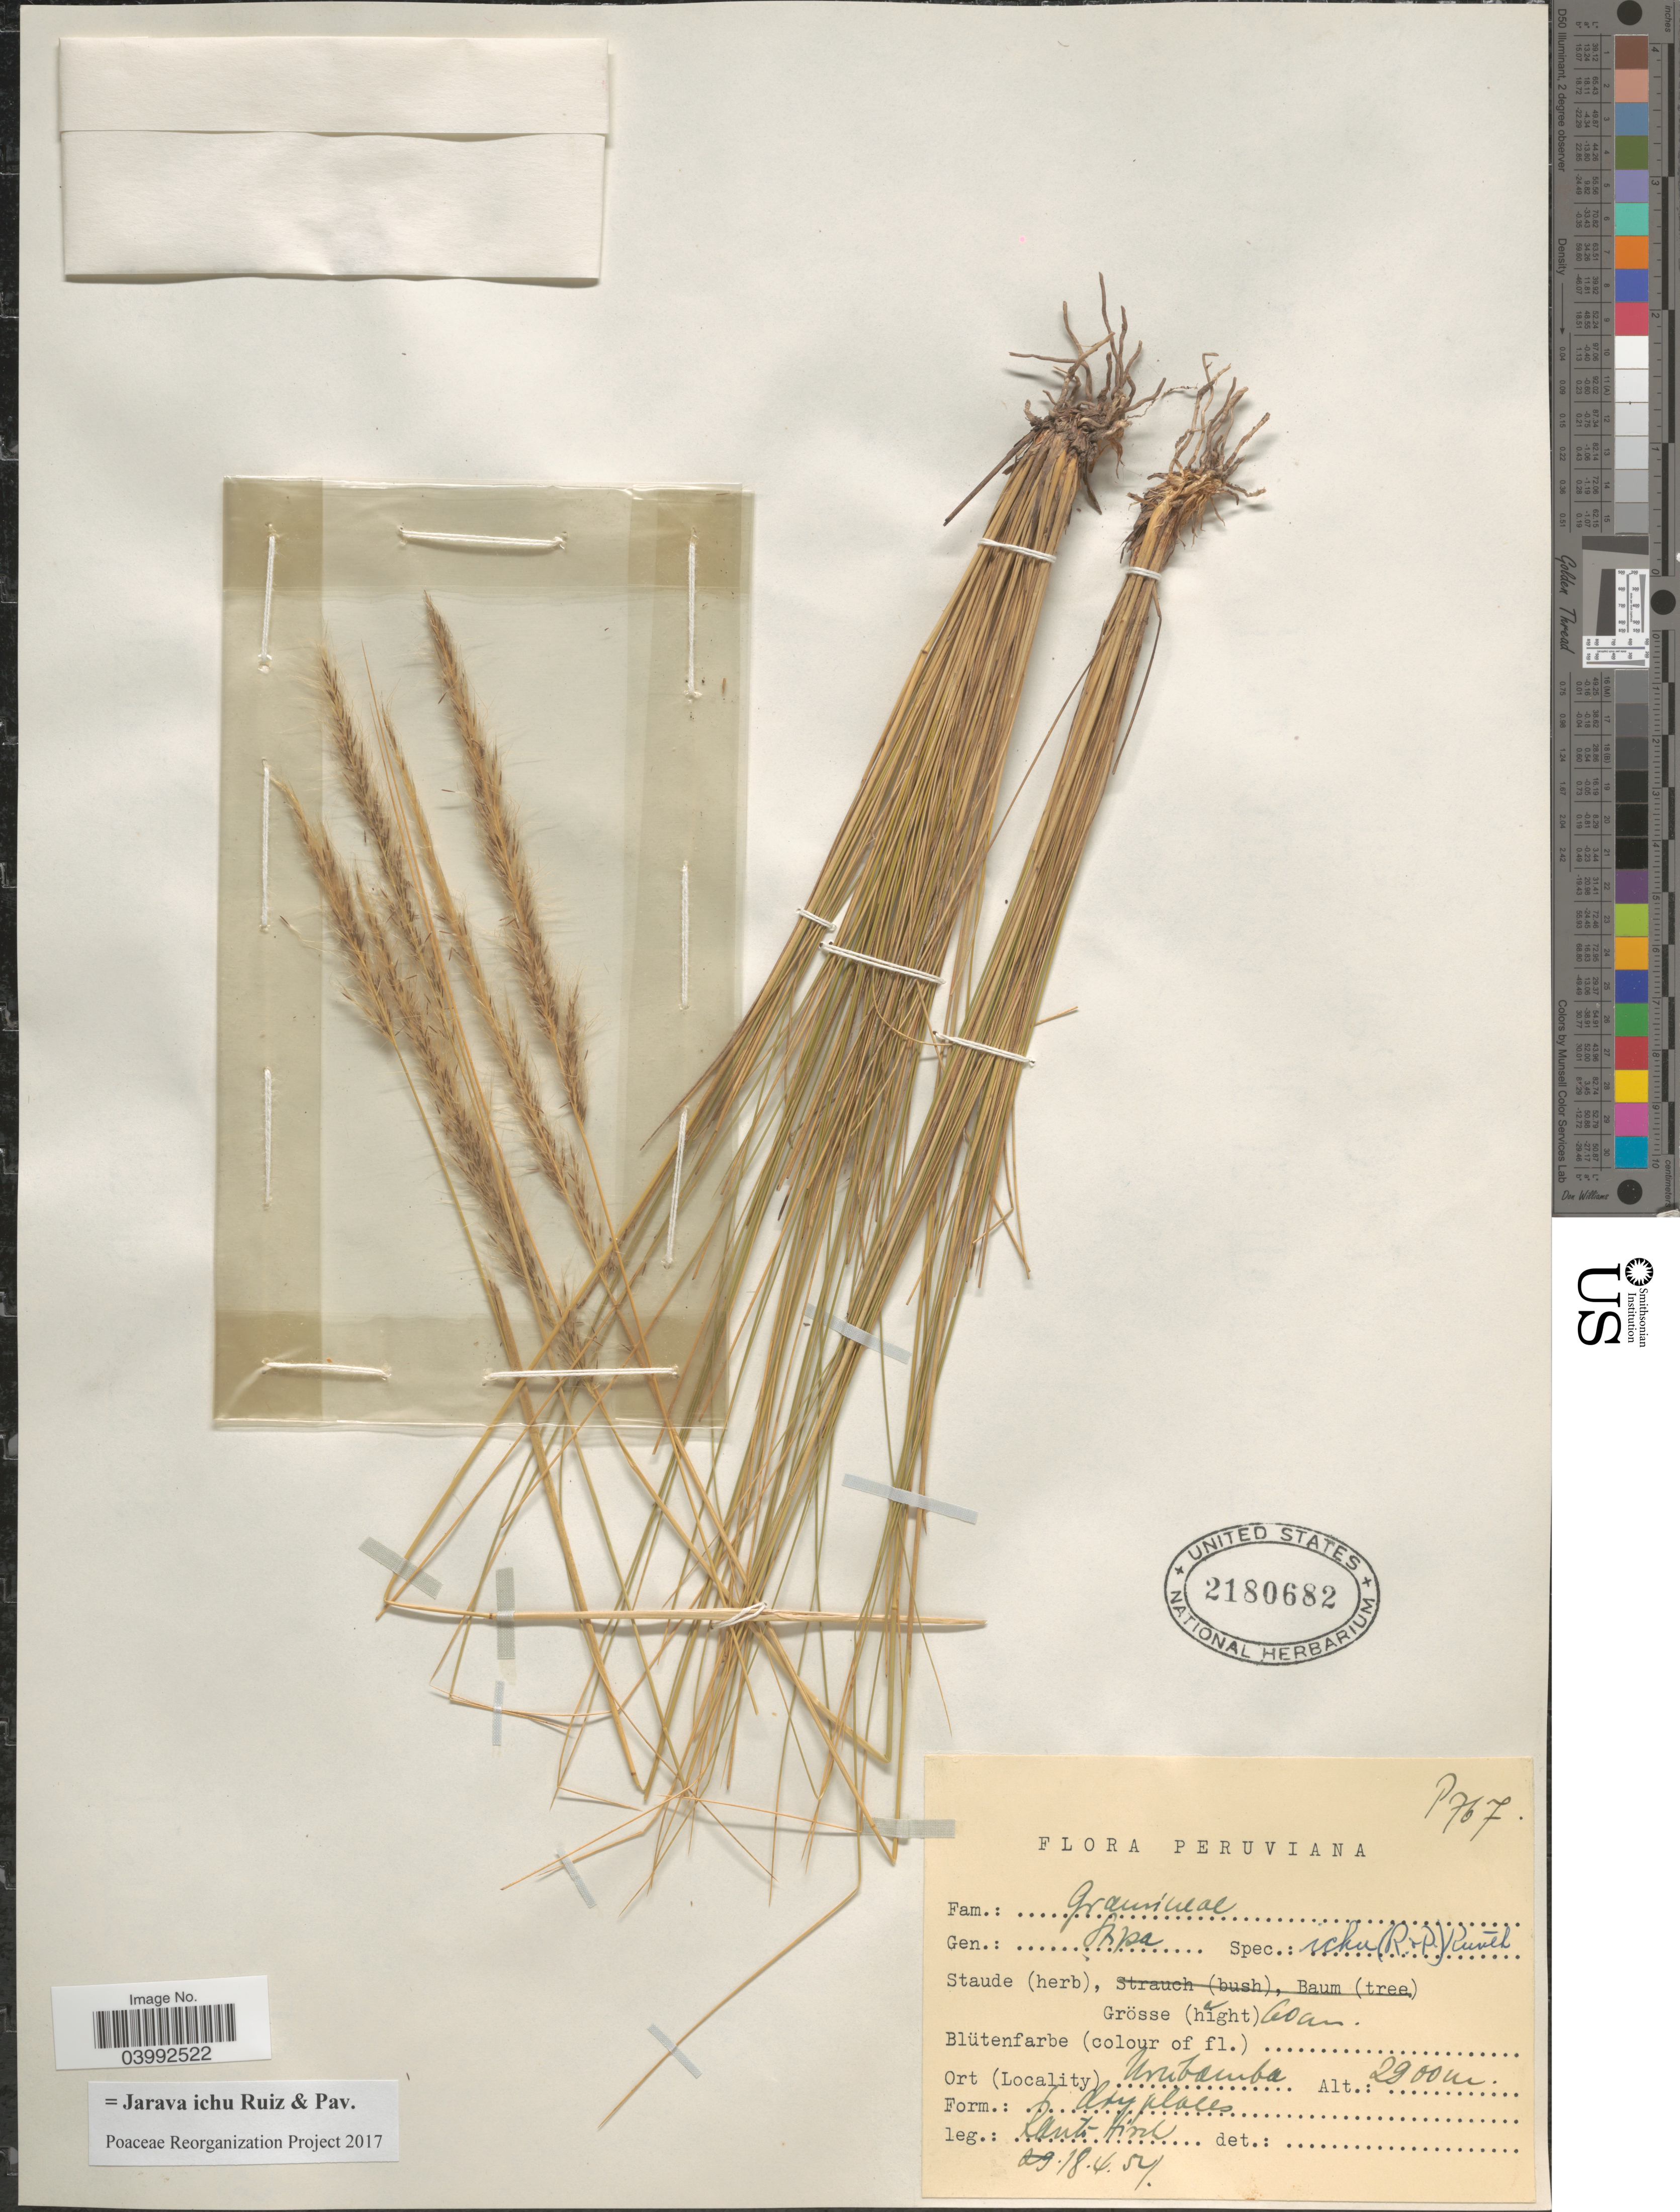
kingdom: Plantae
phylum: Tracheophyta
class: Liliopsida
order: Poales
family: Poaceae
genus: Jarava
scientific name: Jarava ichu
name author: Ruiz & Pav.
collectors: W. Rauh & G. Hirsch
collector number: P767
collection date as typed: Transcribed d/m/y: 18/4/54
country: Peru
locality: Urubamba.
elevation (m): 2900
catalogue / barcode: US 2180682